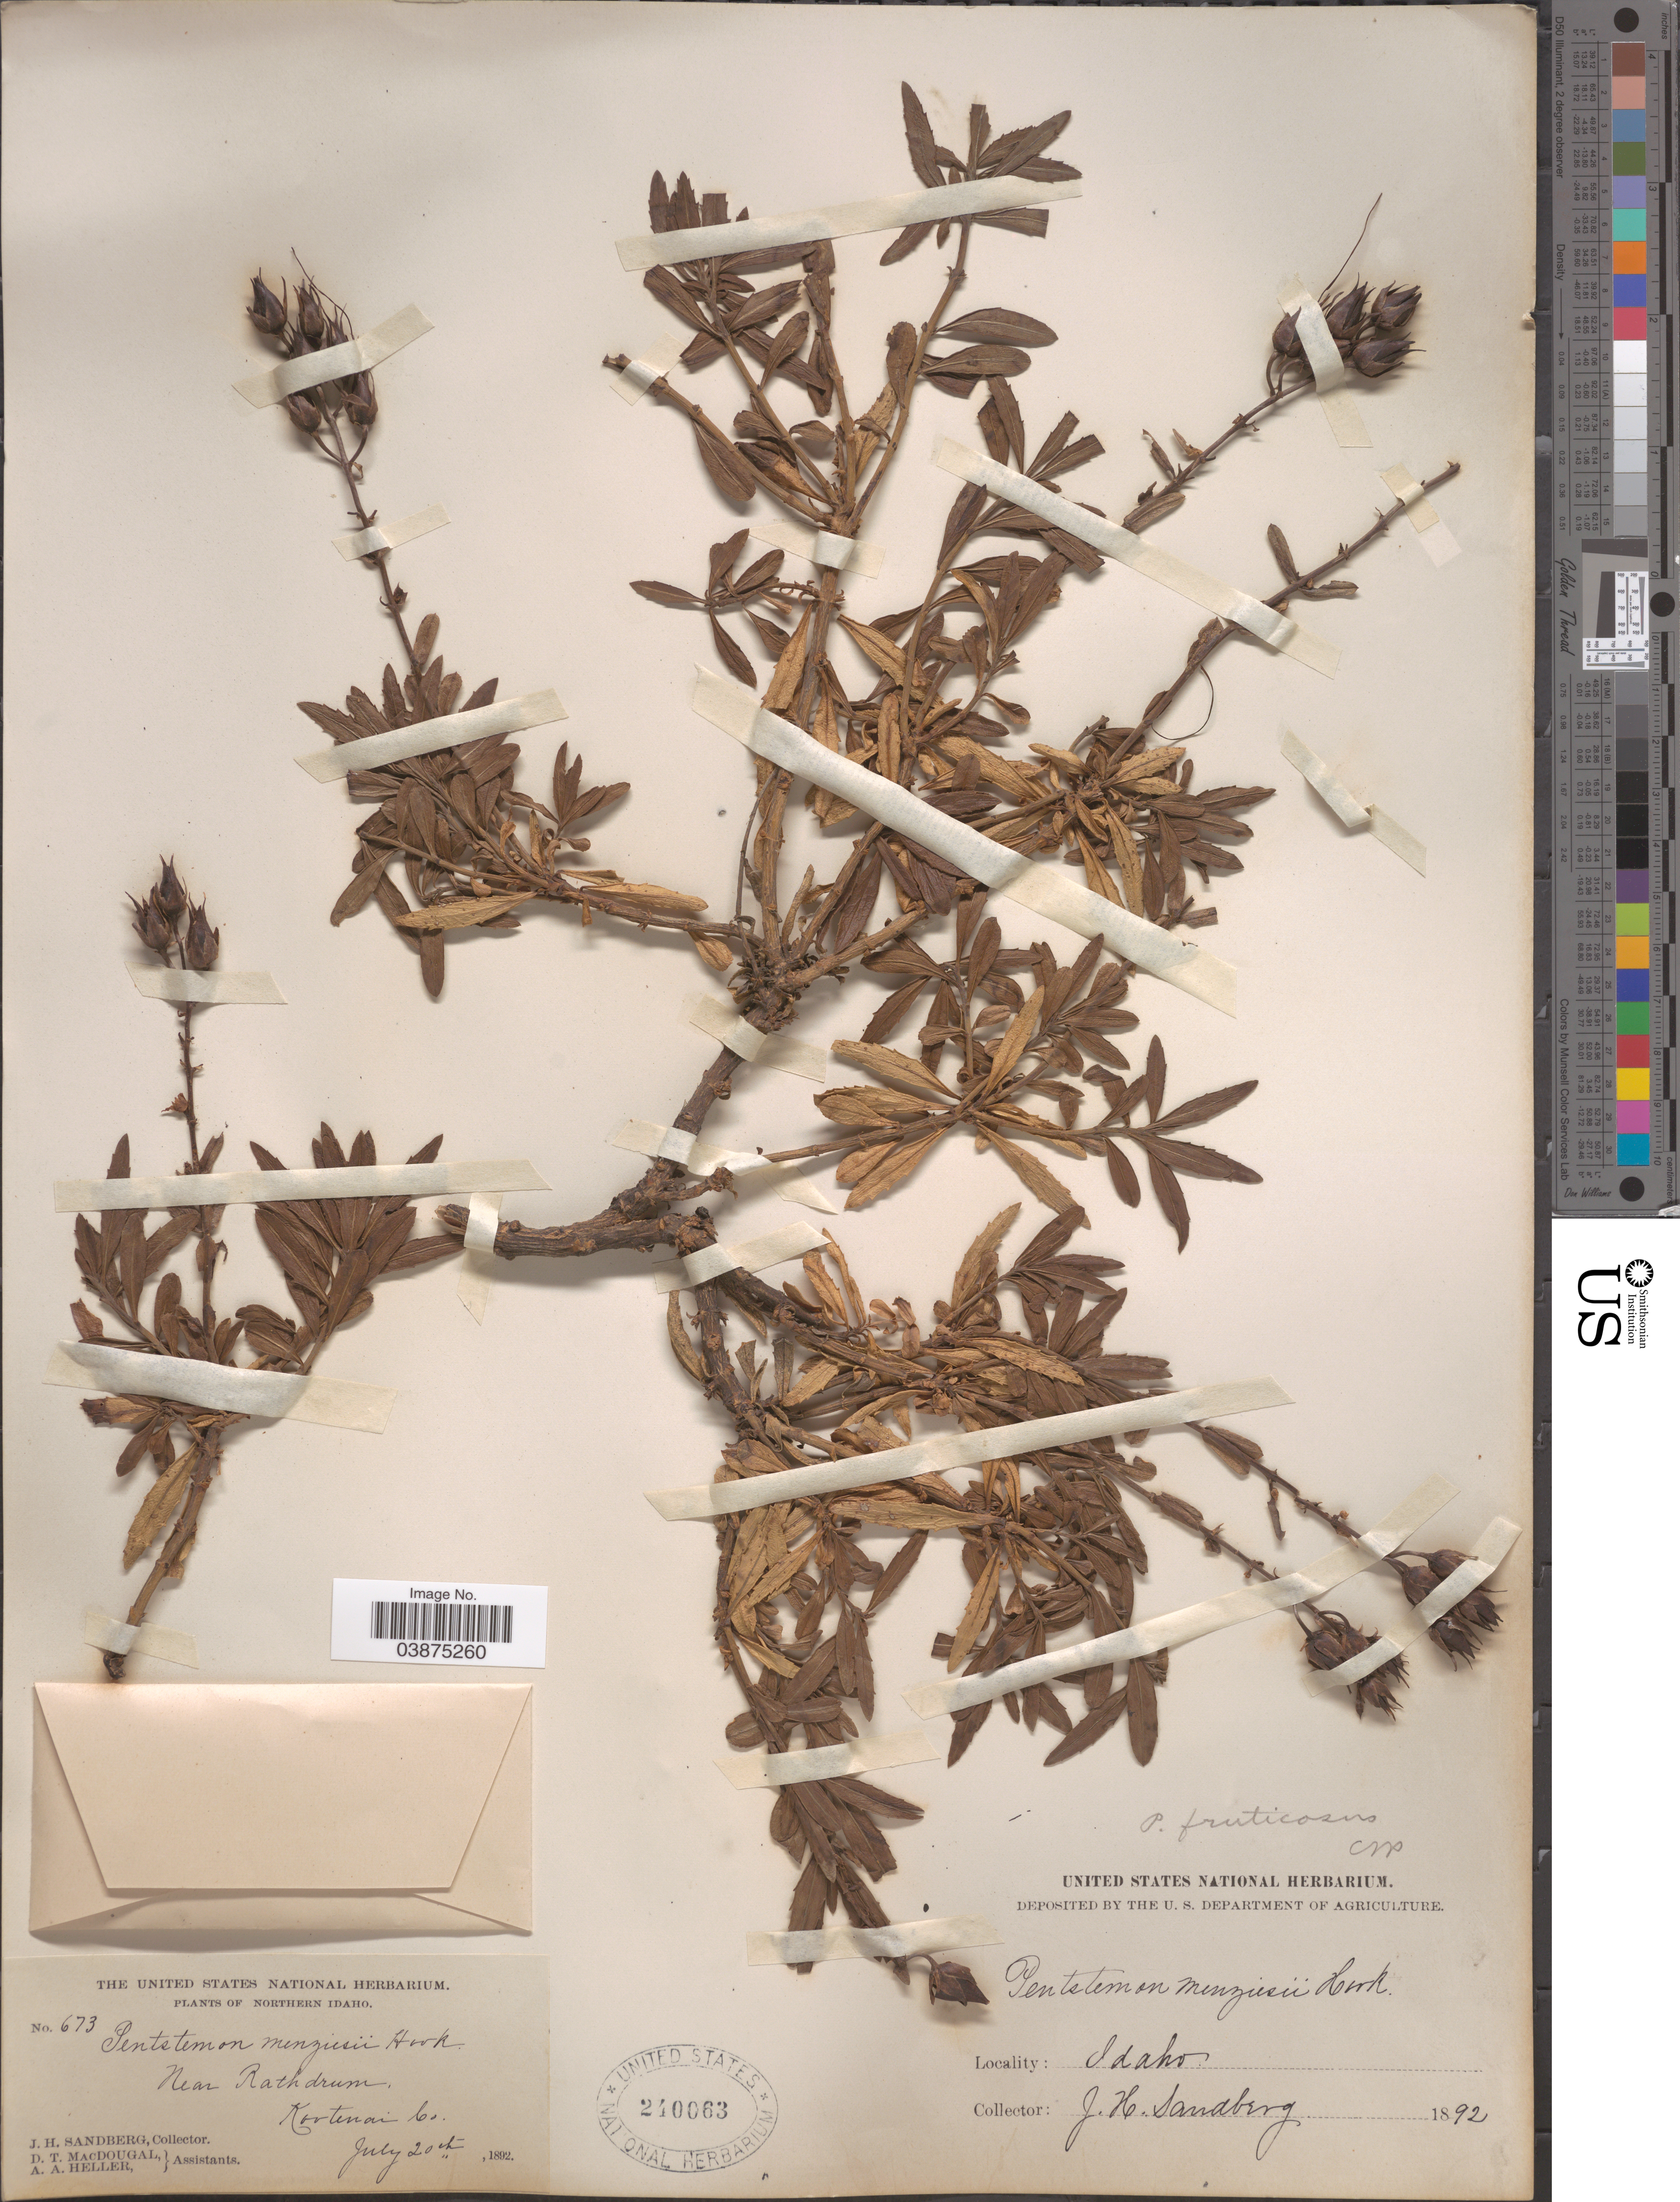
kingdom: Plantae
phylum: Tracheophyta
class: Magnoliopsida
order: Lamiales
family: Plantaginaceae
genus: Penstemon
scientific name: Penstemon fruticosus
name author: (Pursh) Greene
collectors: J. H. Sandberg, D. T. MacDougal & A. A. Heller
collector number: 673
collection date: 1892-07-20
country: United States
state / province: Idaho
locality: Northern Idaho. Near Rathdrum, Kootenai Co.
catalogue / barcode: US 240063